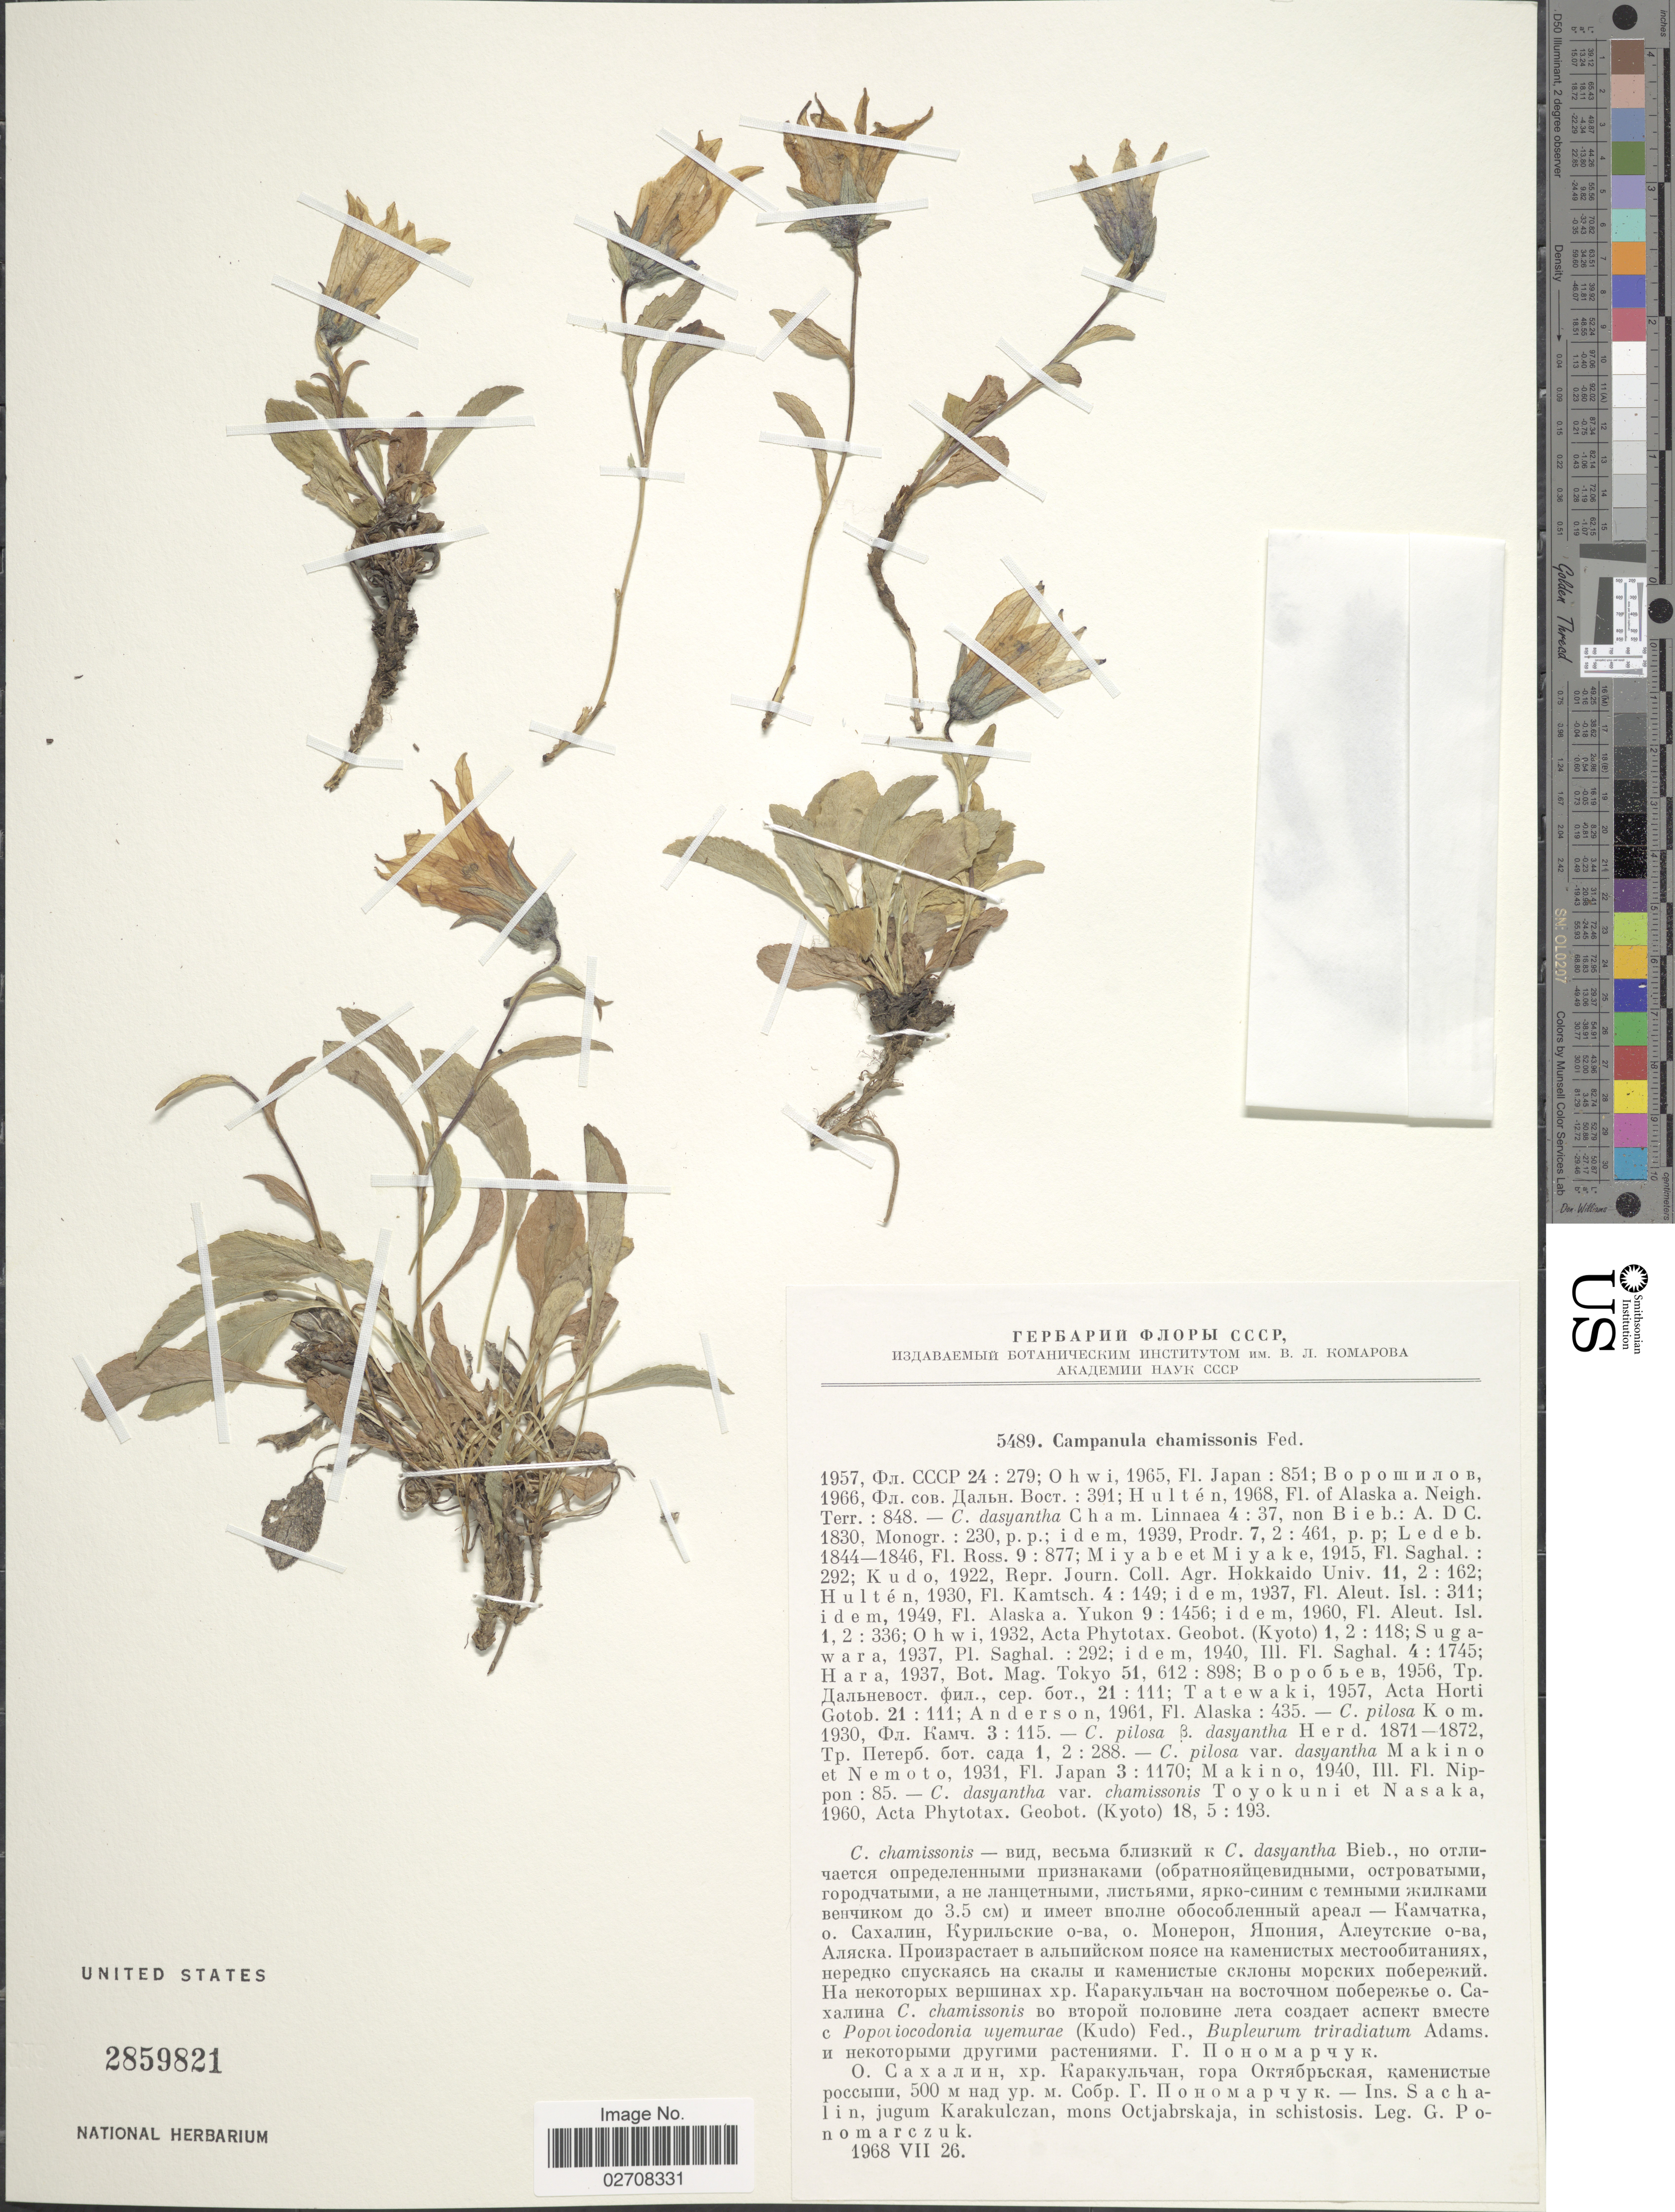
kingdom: Plantae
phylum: Tracheophyta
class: Magnoliopsida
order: Asterales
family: Campanulaceae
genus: Campanula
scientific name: Campanula chamissonis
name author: Fedorov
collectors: G. Ponomarczuk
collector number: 5489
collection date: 1968-07-26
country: Russian Federation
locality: Ins. Sachalin, jugum Karakulczan, mons Octjabrskaja, in schistosis.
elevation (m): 500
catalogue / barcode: US 2859821